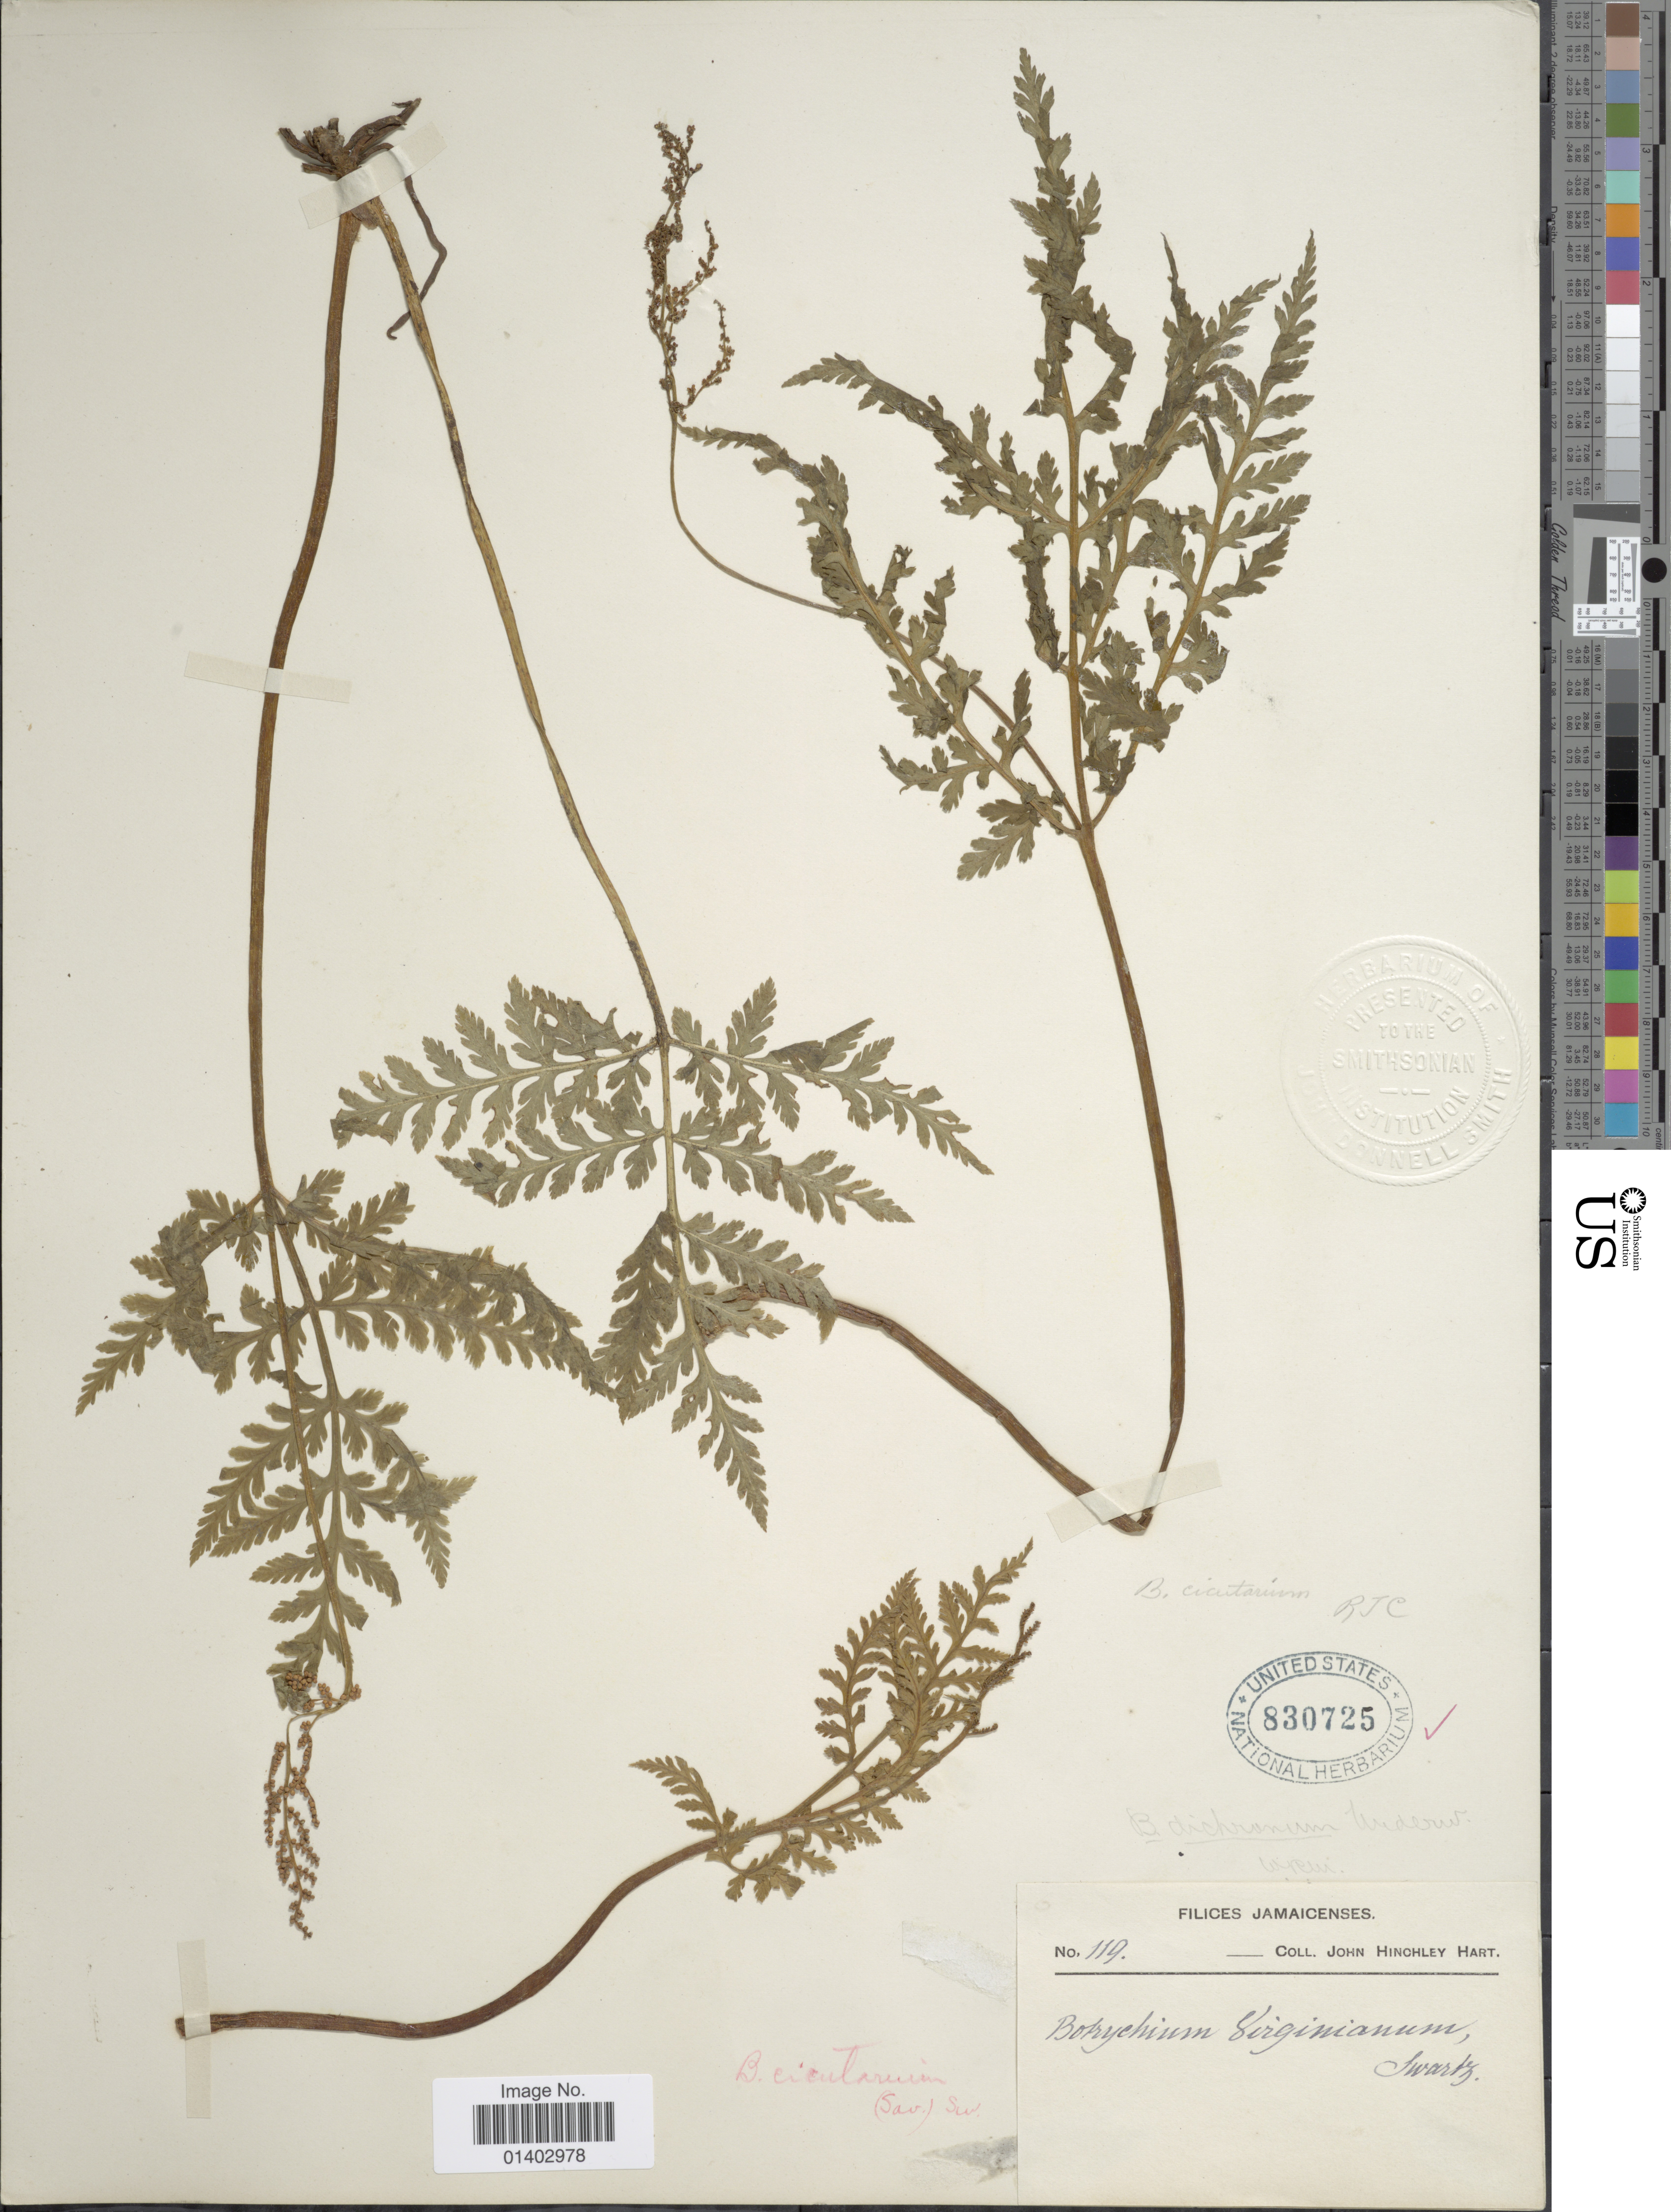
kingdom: Plantae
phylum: Tracheophyta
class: Polypodiopsida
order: Ophioglossales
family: Ophioglossaceae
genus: Botrychium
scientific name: Botrychium virginianum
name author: (L.) Sw.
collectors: J. Hinchley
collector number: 119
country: Jamaica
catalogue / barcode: US 830725